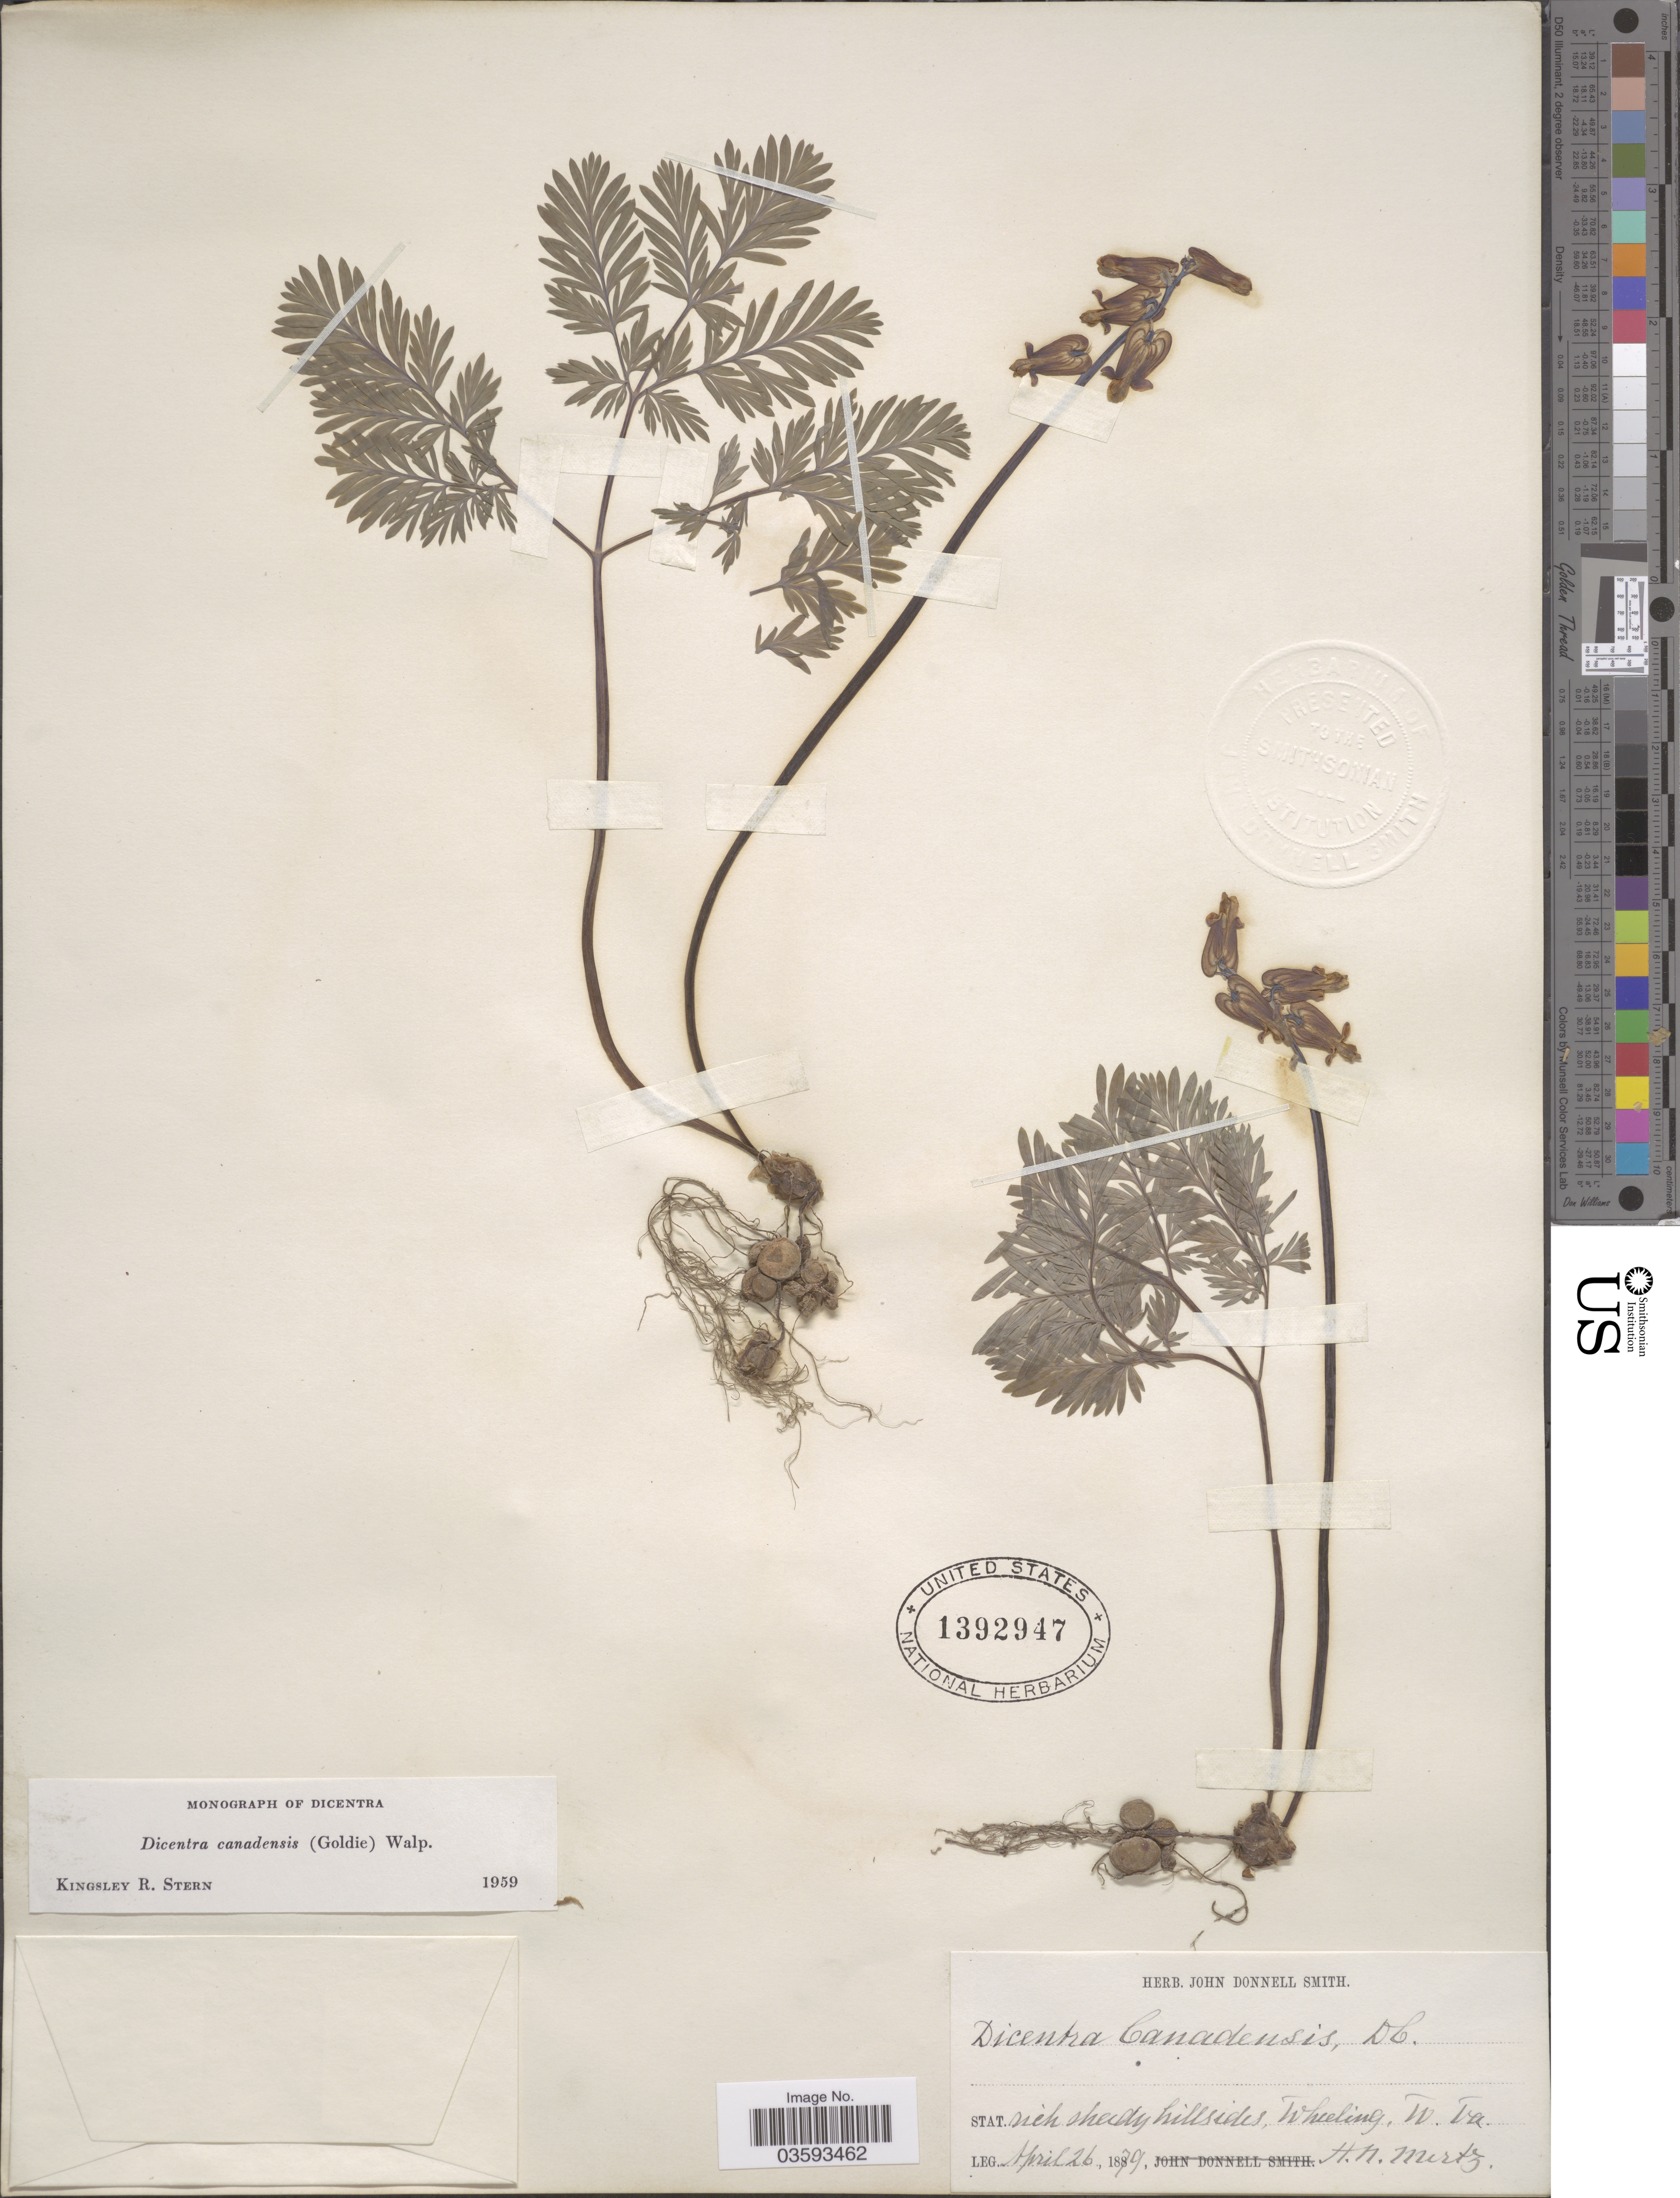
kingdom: Plantae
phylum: Tracheophyta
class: Magnoliopsida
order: Ranunculales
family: Papaveraceae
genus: Dicentra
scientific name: Dicentra canadensis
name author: (Goldie) Walp.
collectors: H. Mertz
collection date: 1879-04-26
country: United States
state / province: West Virginia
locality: Stat. Rich shady hillsides, Wheeling.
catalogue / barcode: US 1392947